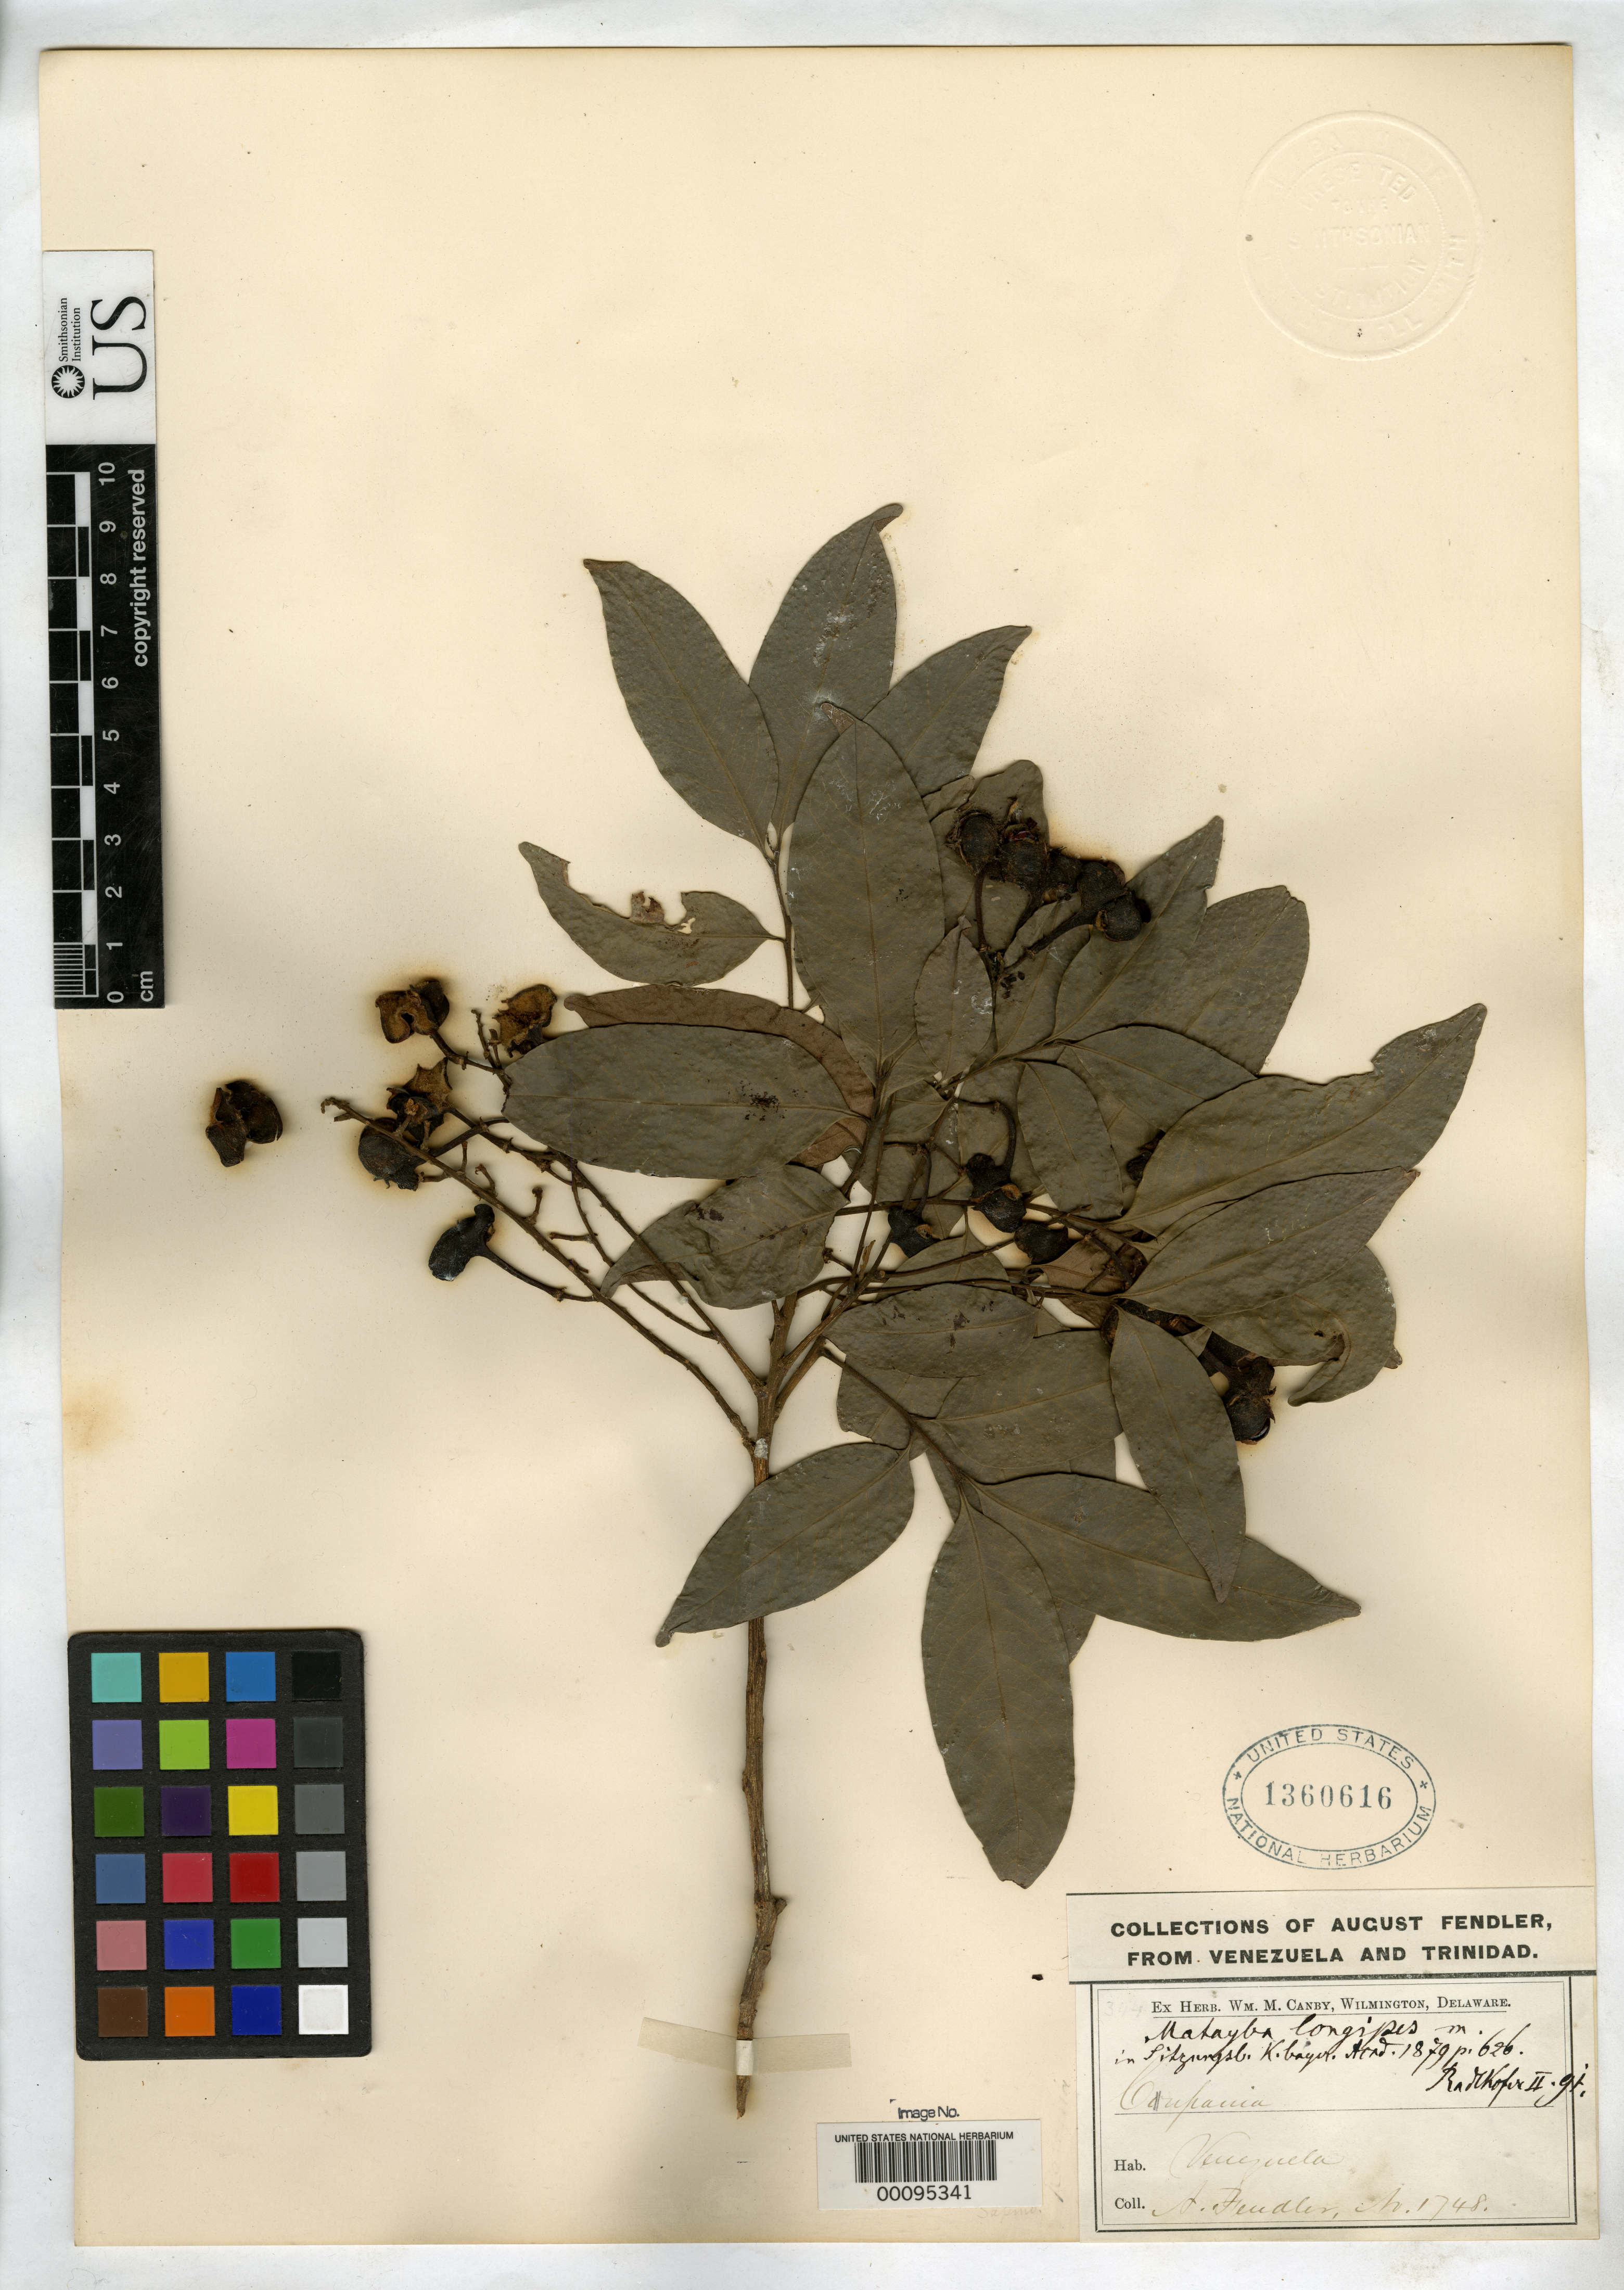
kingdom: Plantae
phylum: Tracheophyta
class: Magnoliopsida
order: Sapindales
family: Sapindaceae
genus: Matayba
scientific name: Matayba longipes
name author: Radlk.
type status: Type Fragment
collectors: A. Fendler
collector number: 1748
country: Venezuela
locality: Near Colonia Tovar.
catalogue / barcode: US 1360616